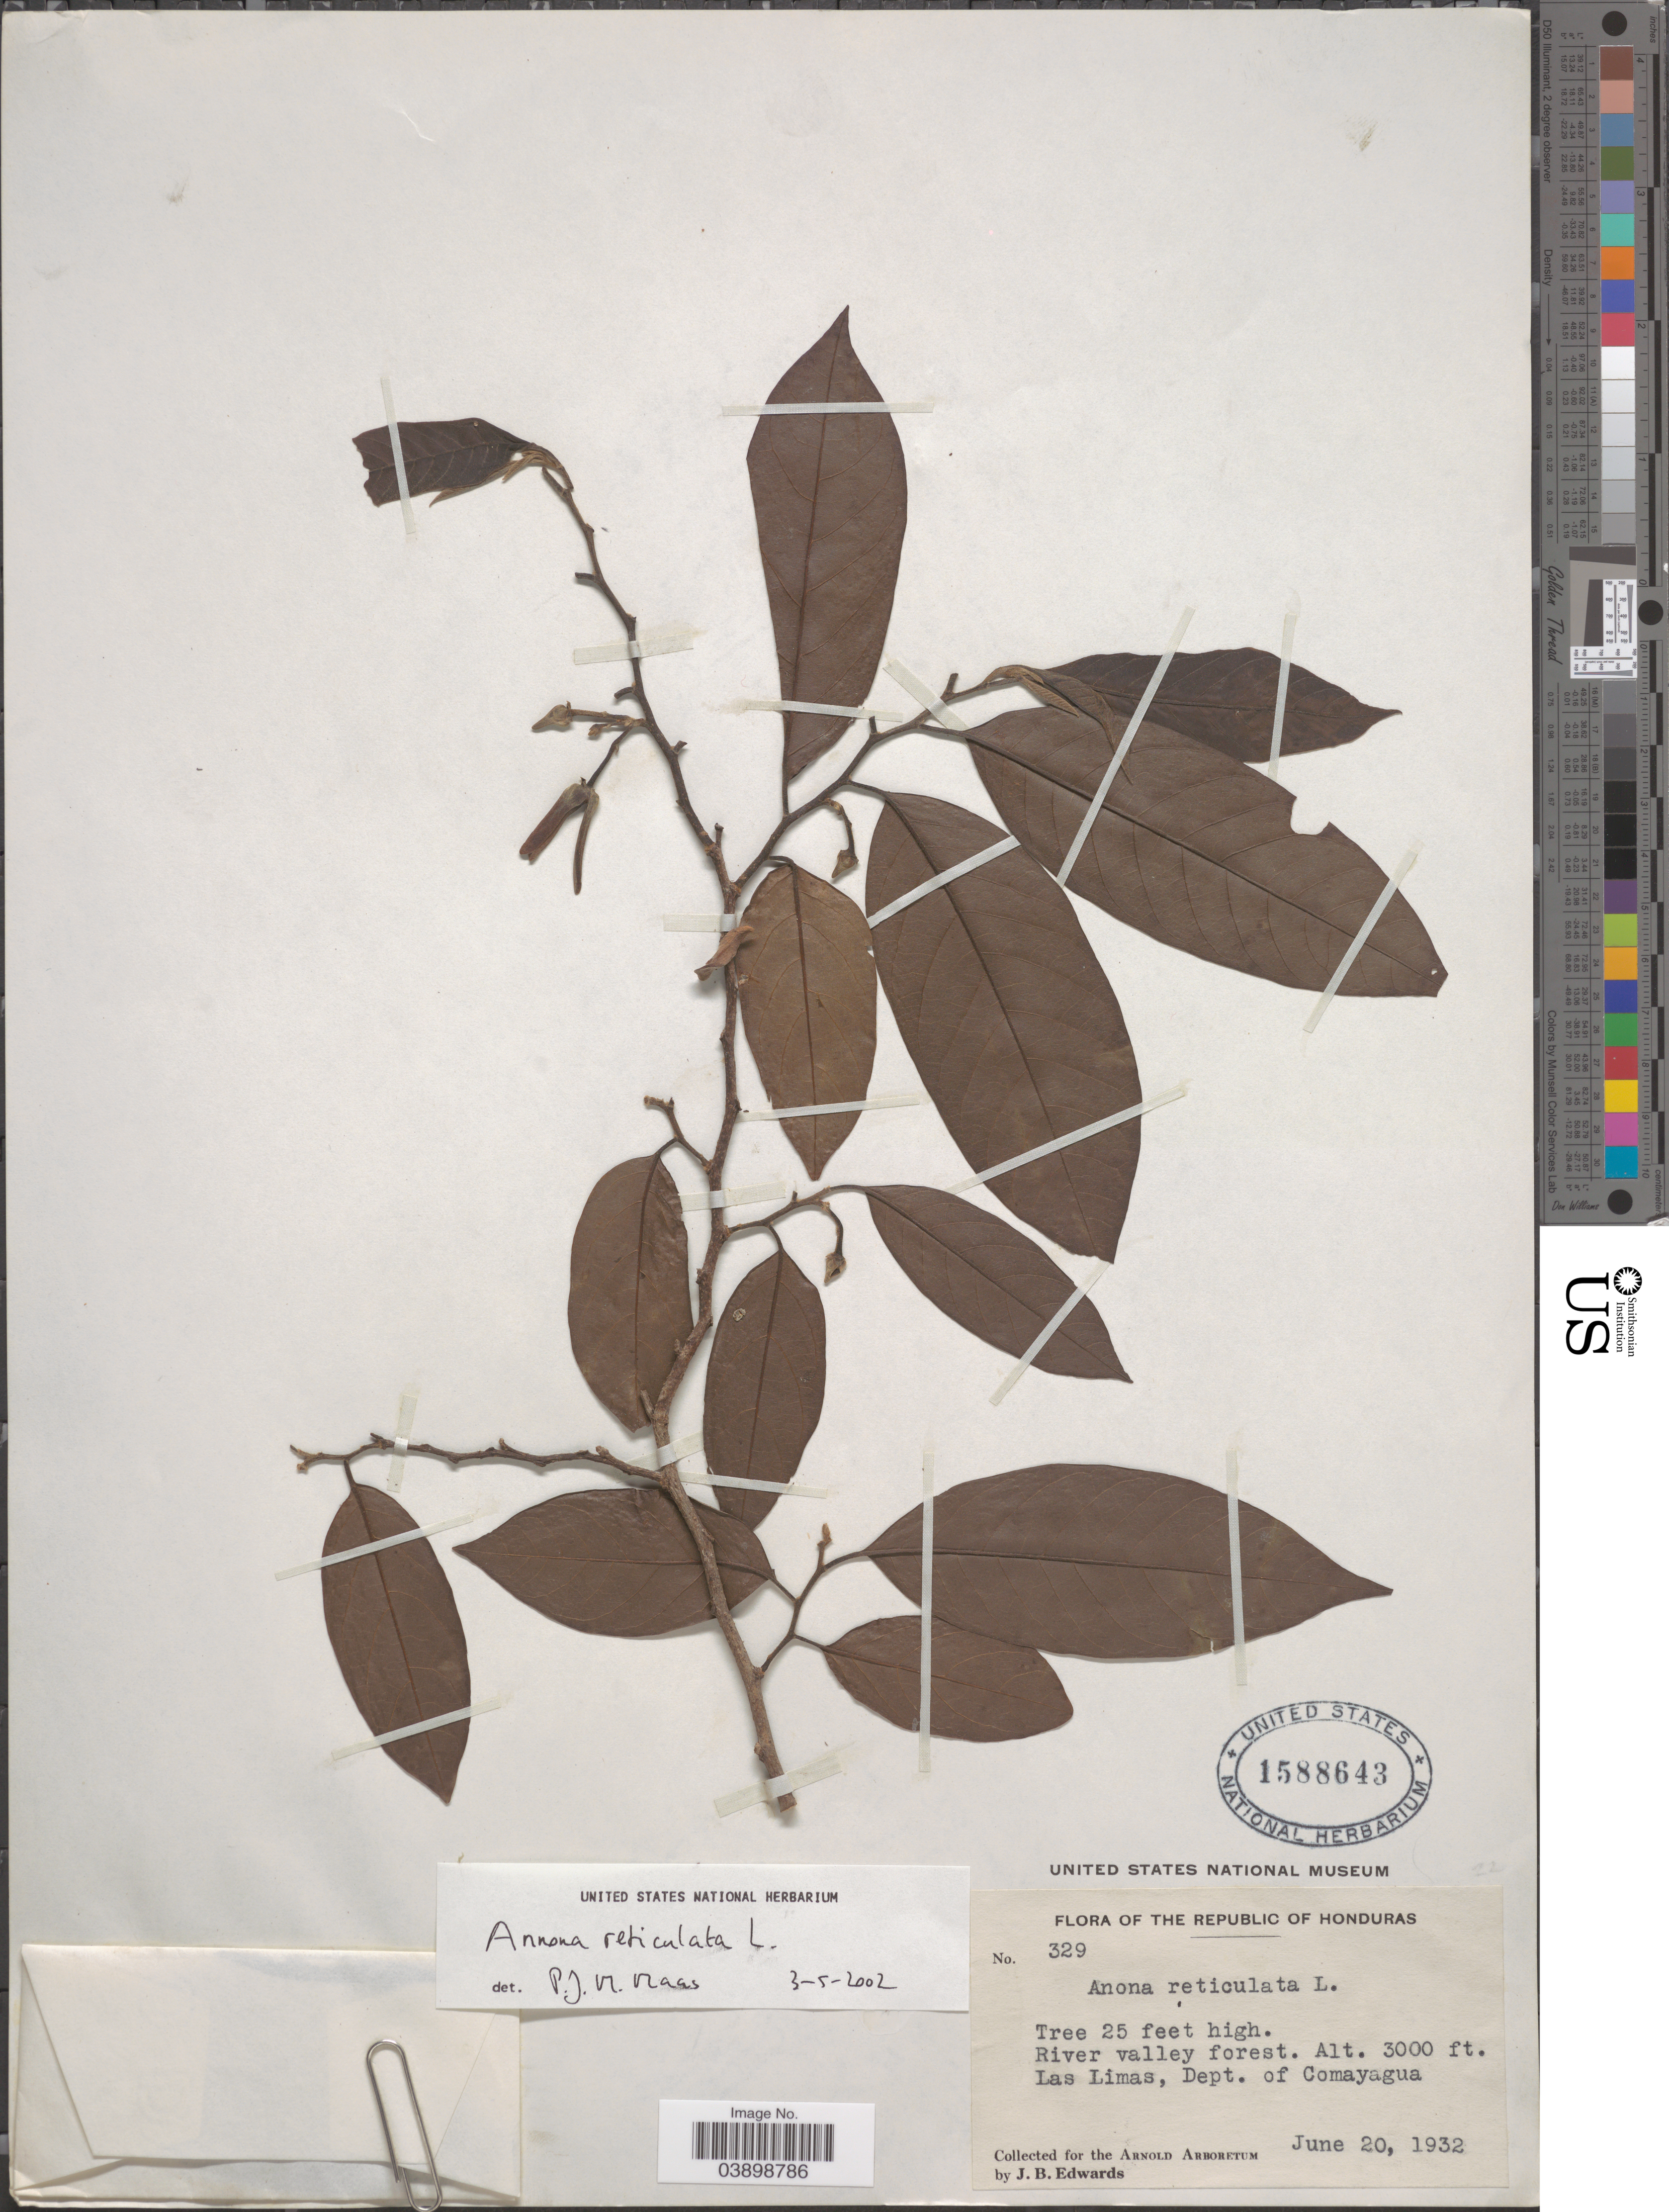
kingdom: Plantae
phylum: Tracheophyta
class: Magnoliopsida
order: Magnoliales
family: Annonaceae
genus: Annona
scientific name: Annona reticulata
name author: L.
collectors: J. B. Edwards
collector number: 329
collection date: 1932-06-20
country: Honduras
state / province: Comayagua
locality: Las Limas, Dept. of Comayagua.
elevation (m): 914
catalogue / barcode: US 1588643